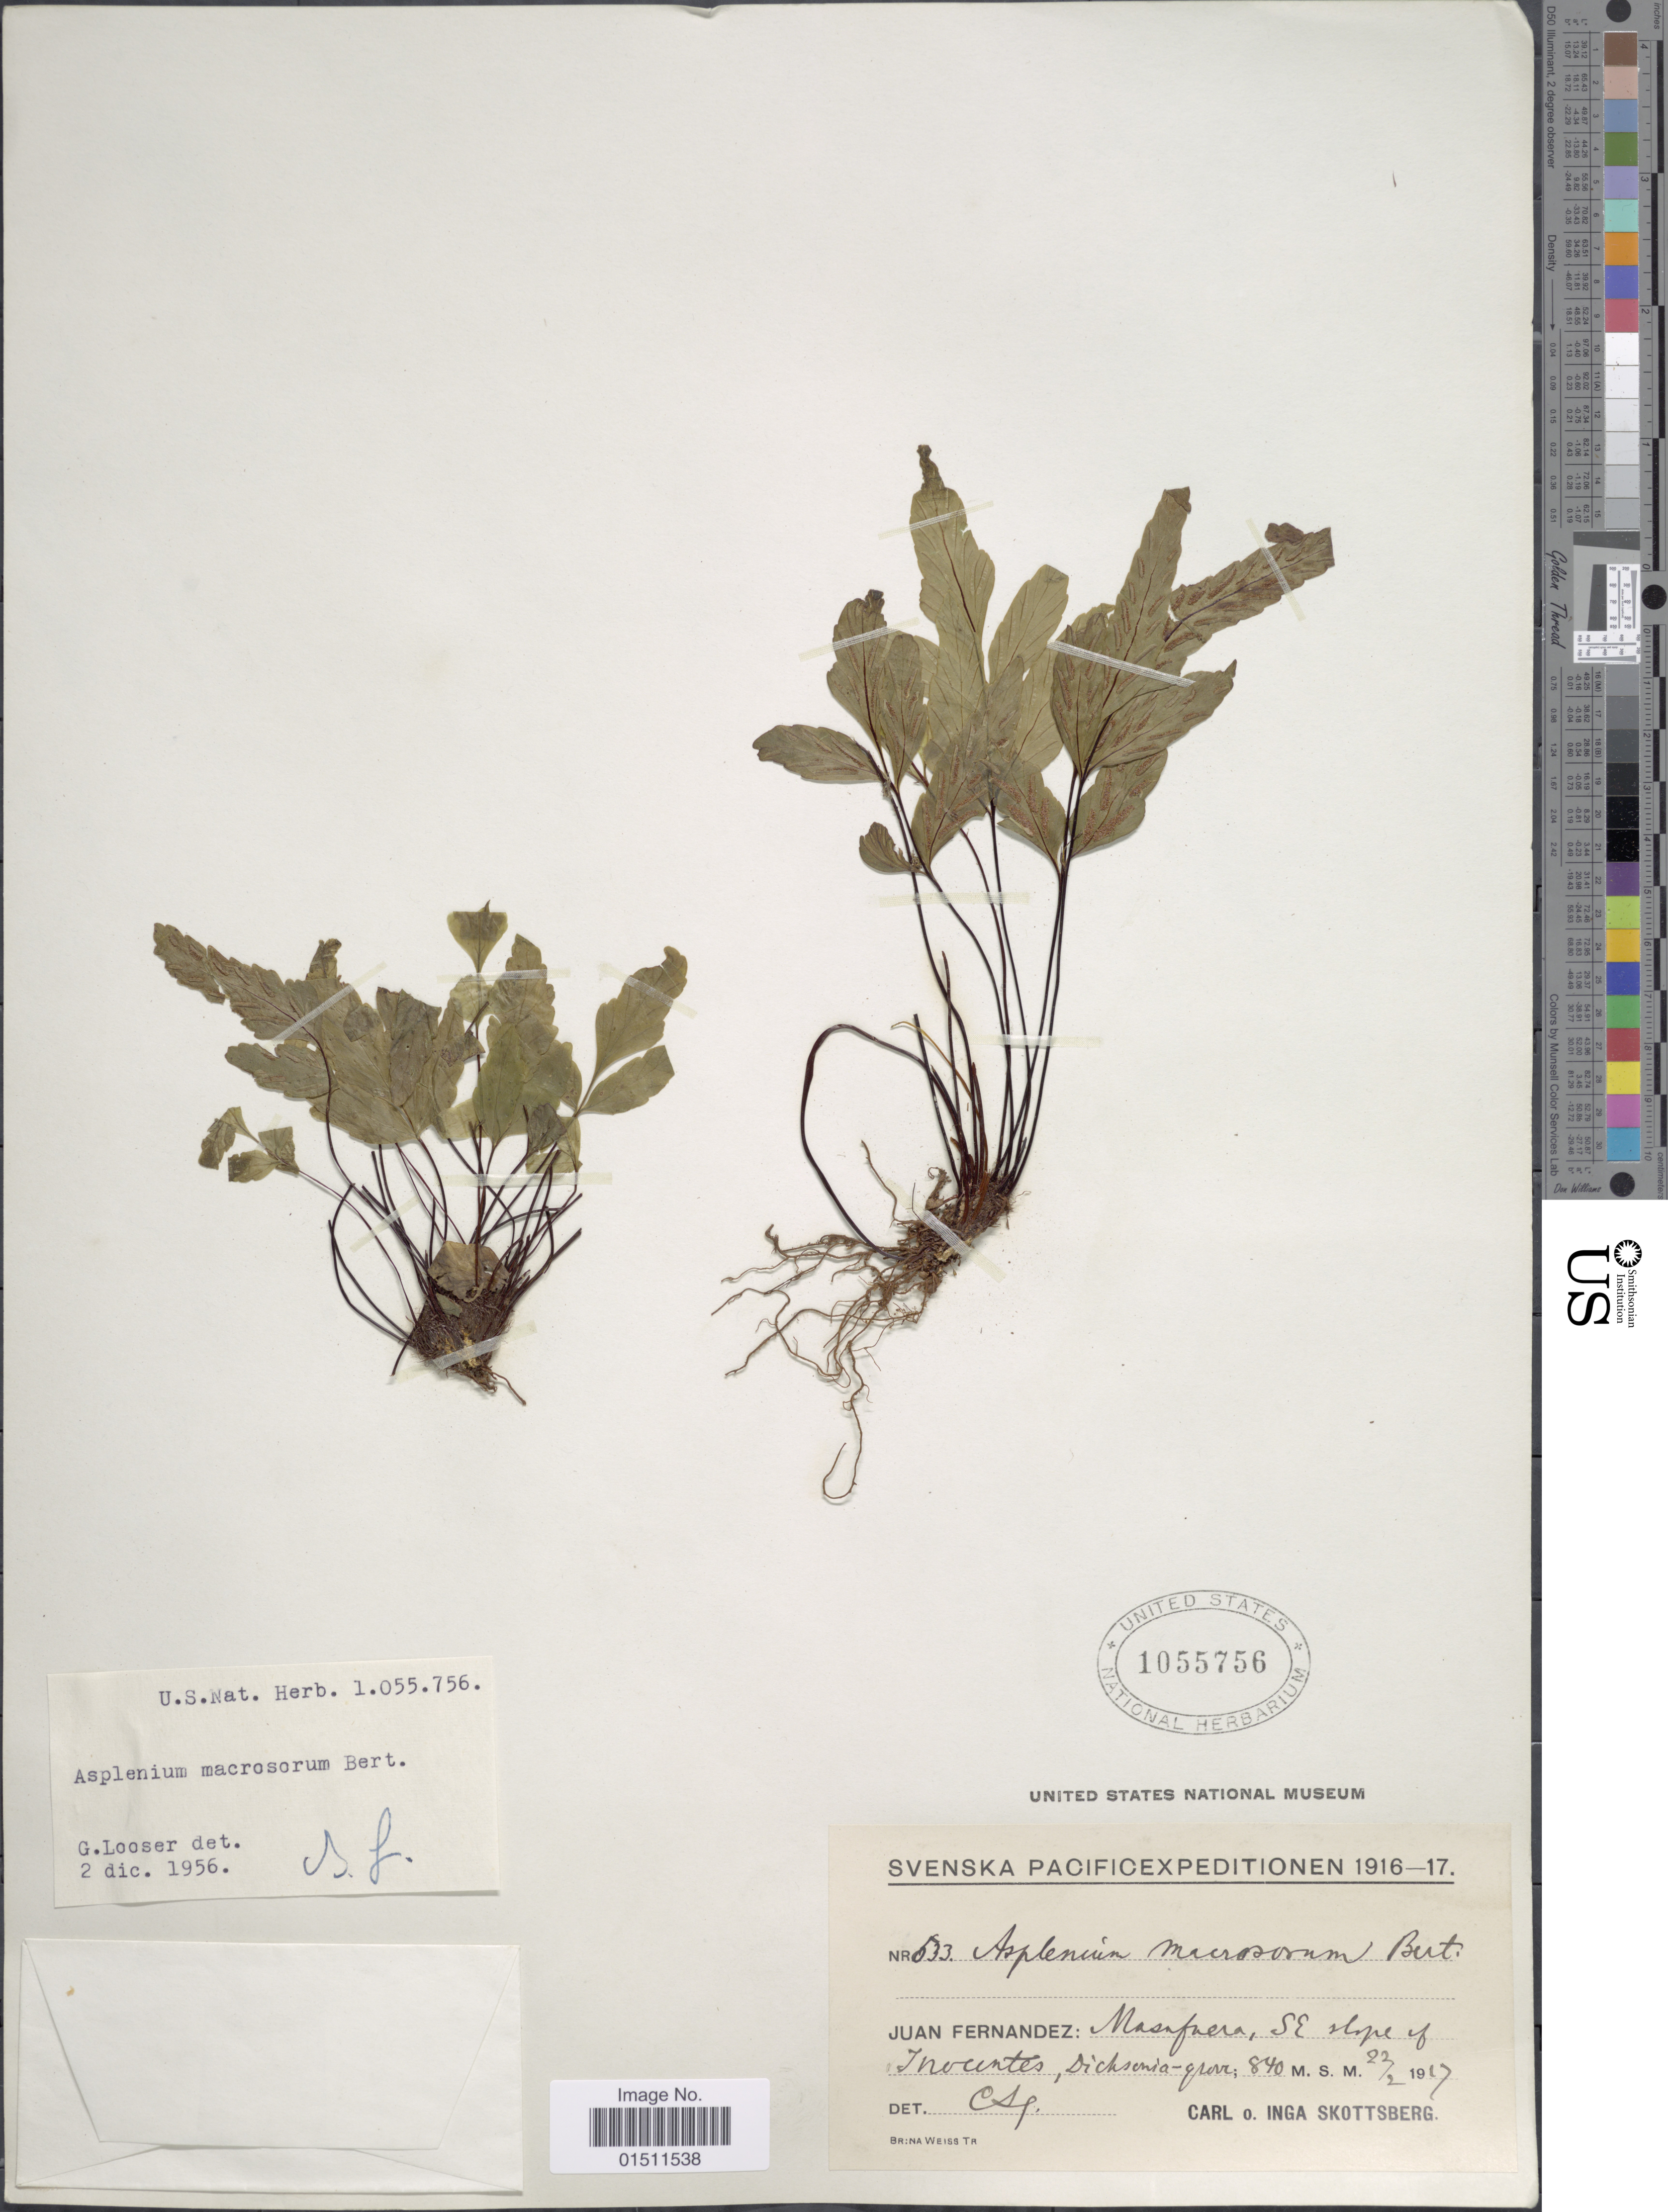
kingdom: Plantae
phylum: Tracheophyta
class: Polypodiopsida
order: Polypodiales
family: Aspleniaceae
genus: Asplenium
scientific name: Asplenium macrosorum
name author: Bertero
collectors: C. Skottsberg & I. Skottsberg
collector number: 633*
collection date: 1917-02-22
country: Chile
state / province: Valparaíso (V)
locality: Juan Fernandez: Masafuera, SE slope of Inocentes.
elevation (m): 840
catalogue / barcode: US 1055756